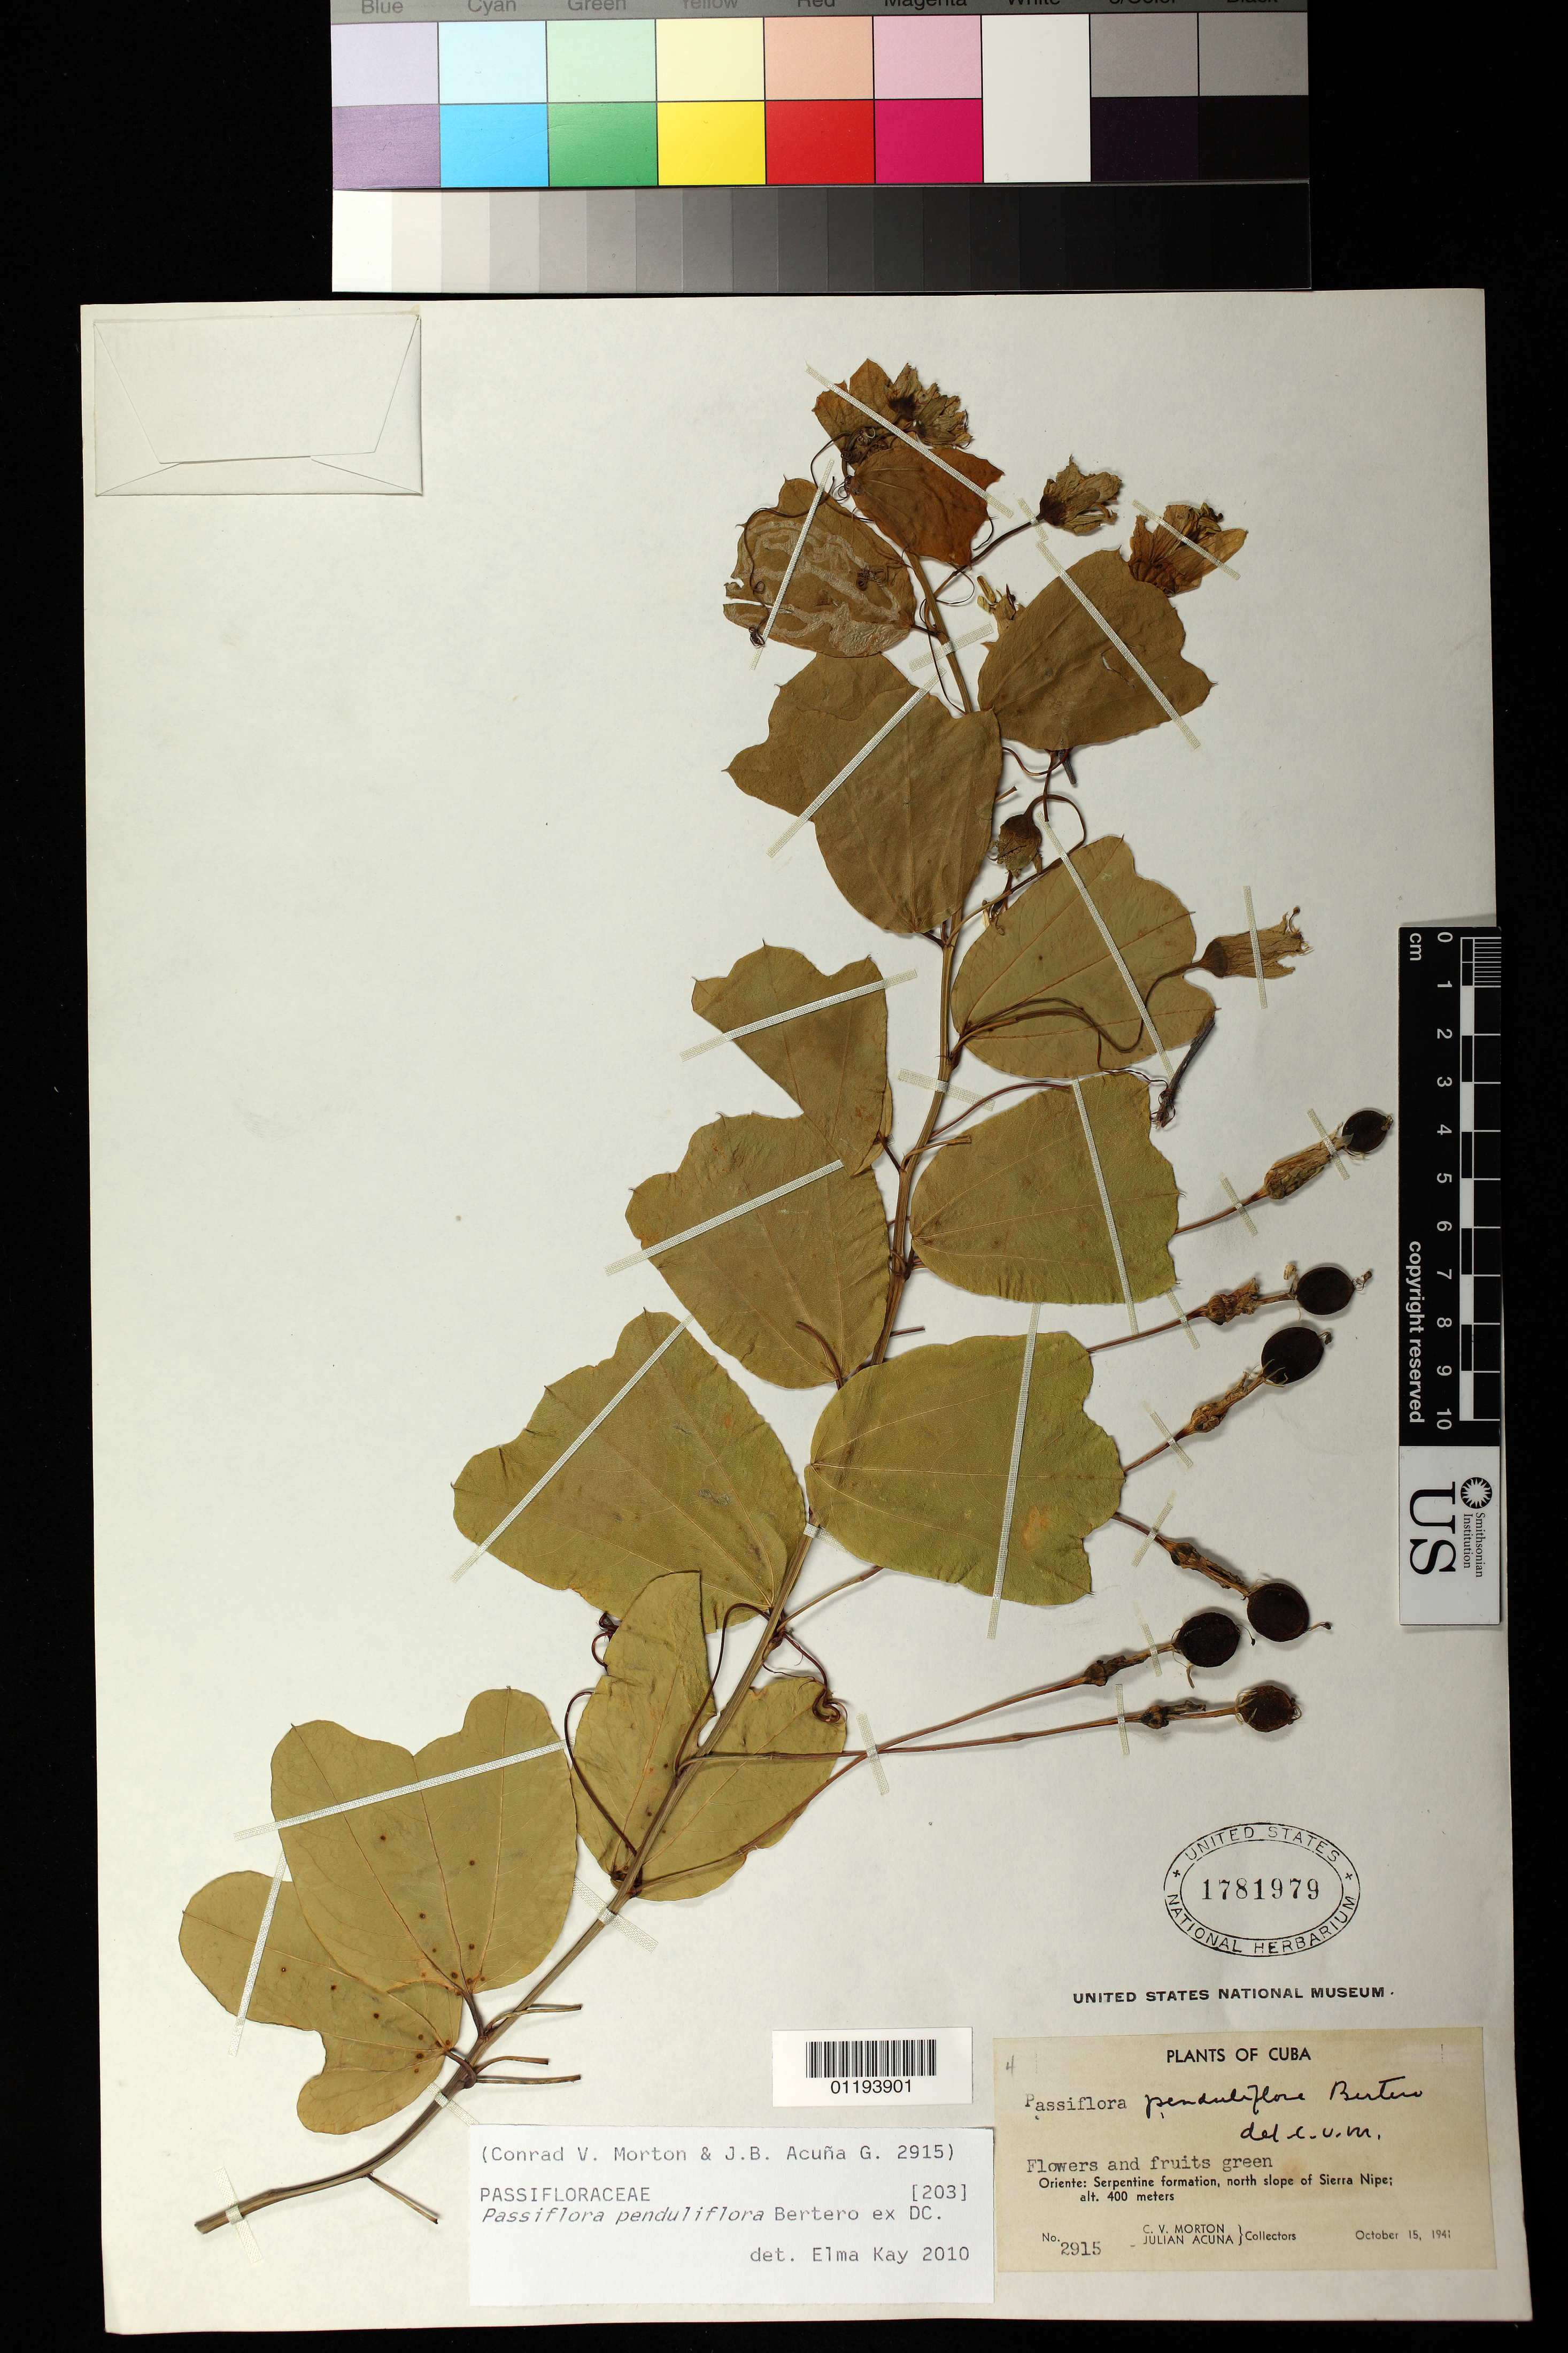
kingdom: Plantae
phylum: Tracheophyta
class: Magnoliopsida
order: Malpighiales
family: Passifloraceae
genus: Passiflora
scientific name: Passiflora penduliflora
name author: Bertero ex DC.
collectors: C. V. Morton & J. B. Acuña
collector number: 2915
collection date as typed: Oct 15 1941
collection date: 1941-10-15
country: Cuba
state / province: Holguín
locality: Oriente: Serpentine formation North slope of Sierra Nipe.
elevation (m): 400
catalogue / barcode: US 1781979